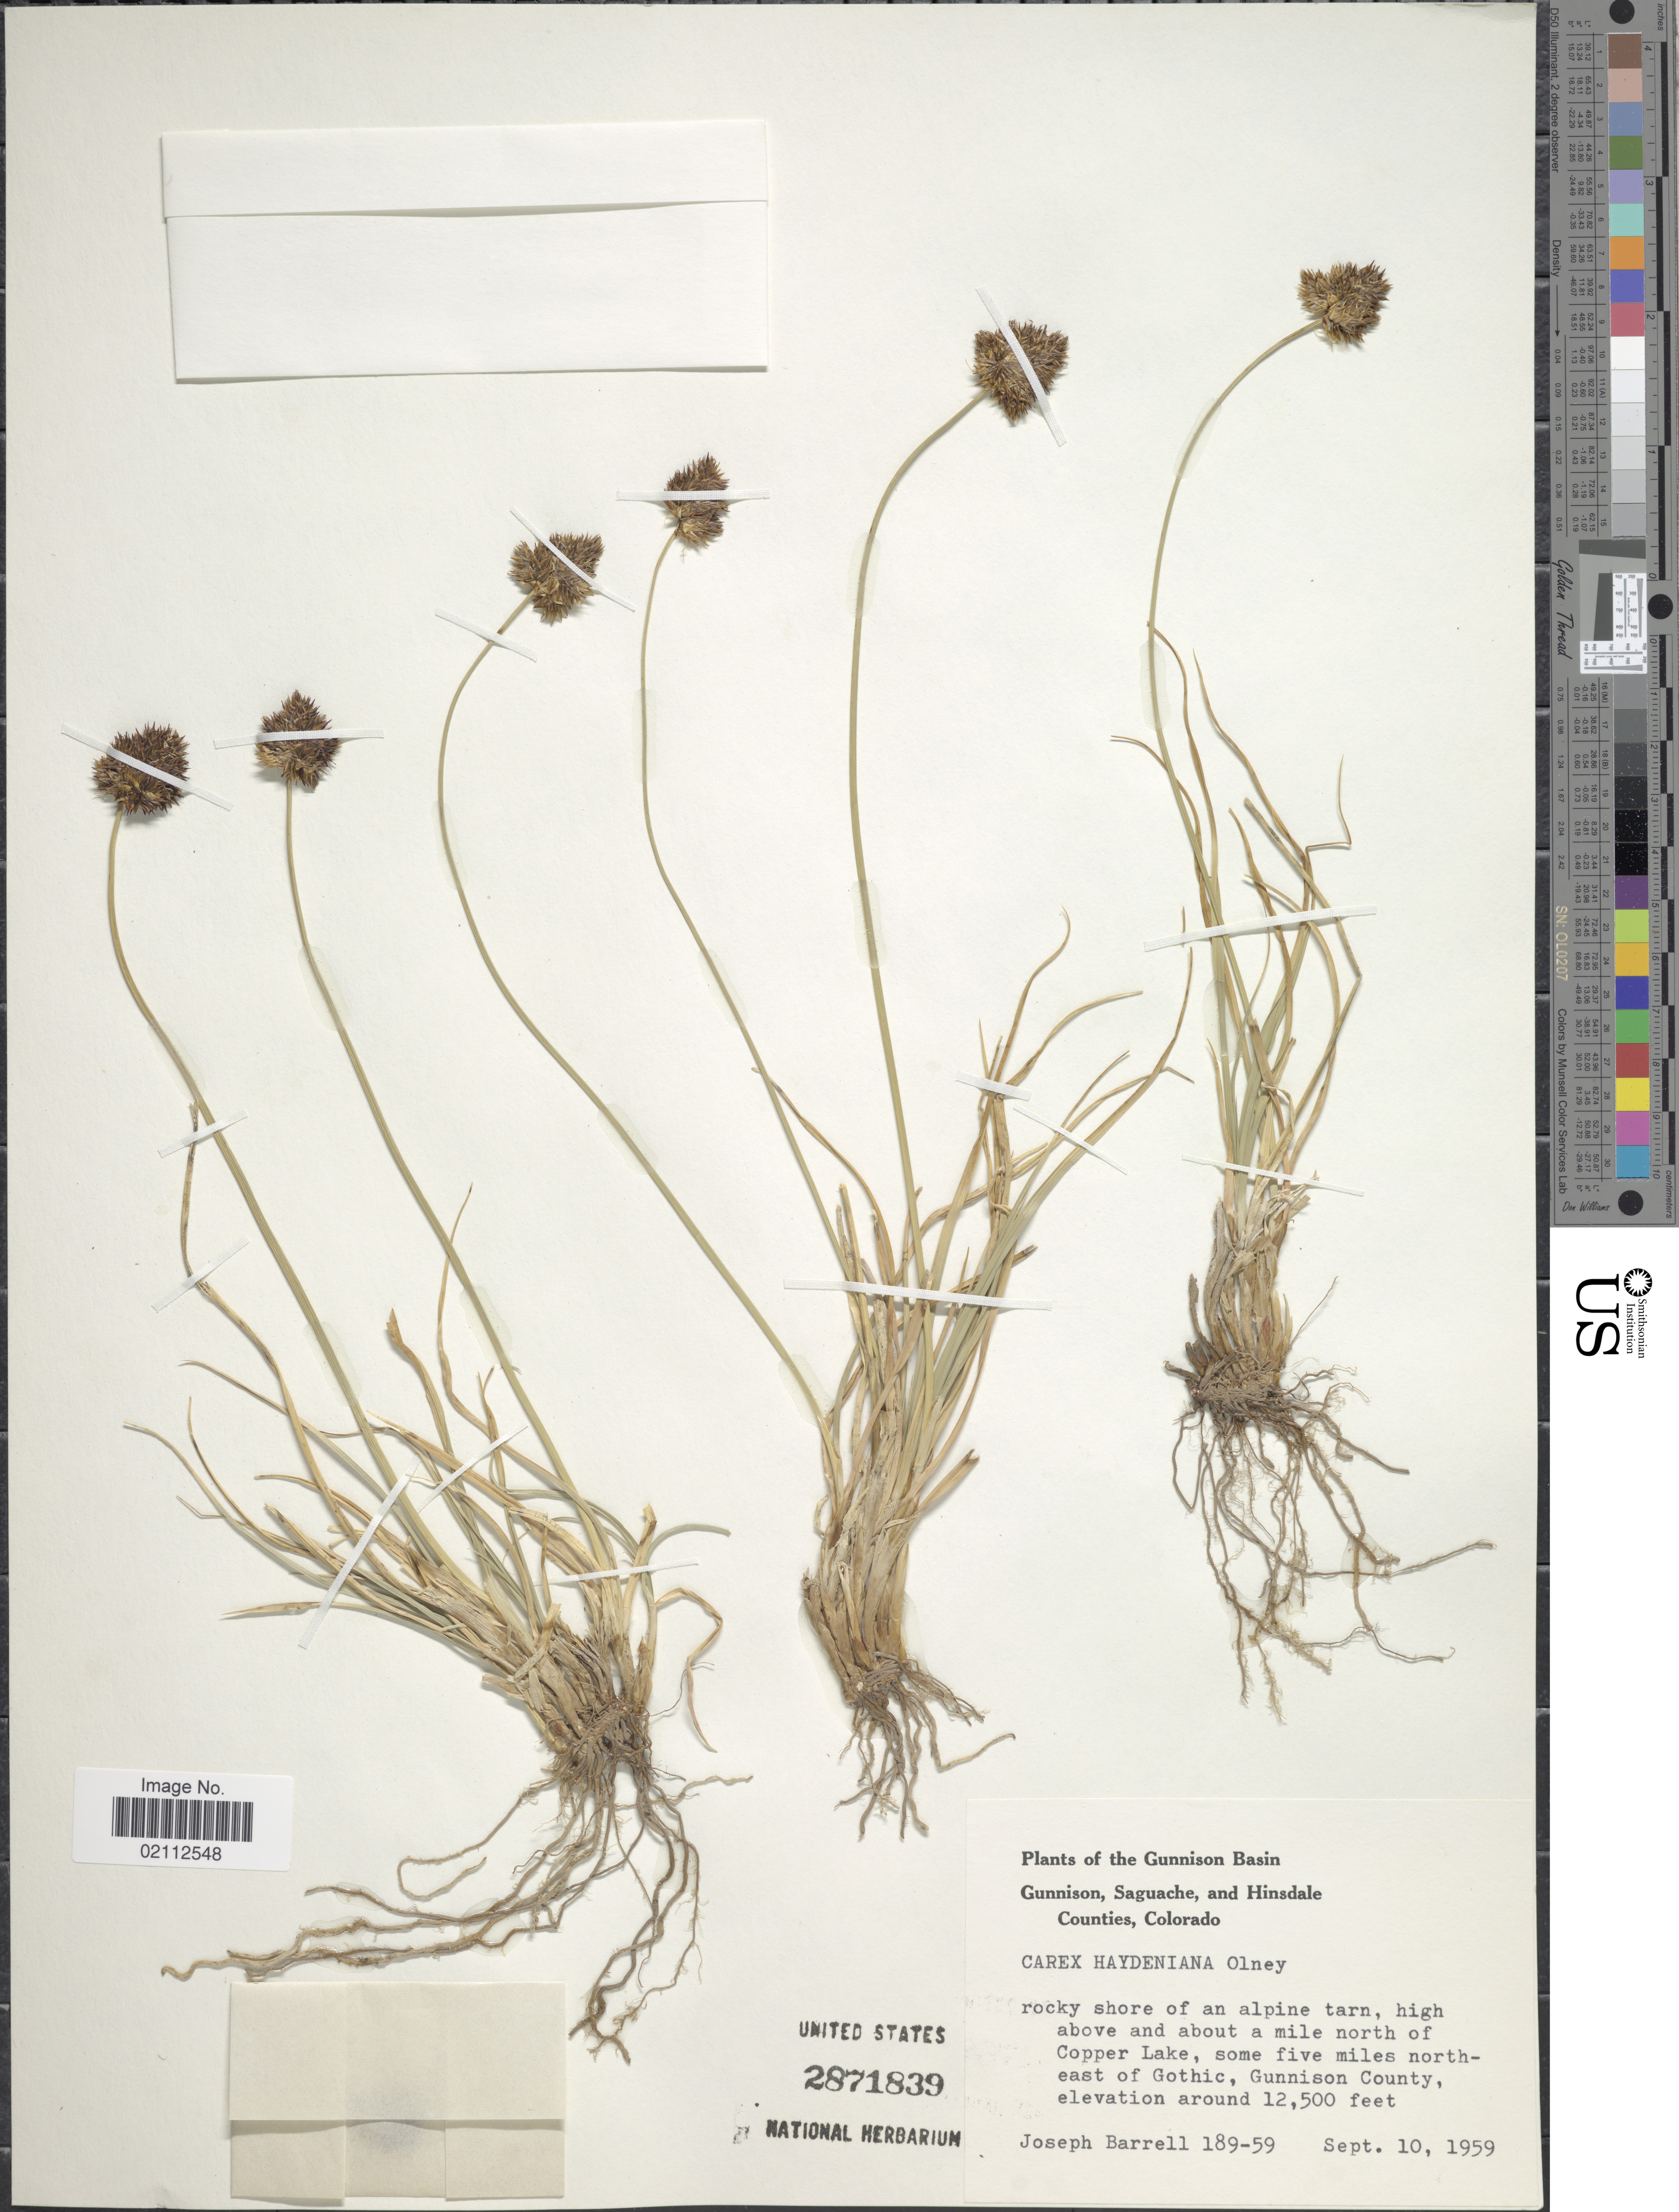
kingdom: Plantae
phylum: Tracheophyta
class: Liliopsida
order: Poales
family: Cyperaceae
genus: Carex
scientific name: Carex haydeniana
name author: Olney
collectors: J. Barrell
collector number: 189-59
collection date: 1959-09-10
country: United States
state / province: Colorado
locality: The Gunnison Basin, Gunnison, Saguache, and Hinsdale Counties, rocky shore of an alpine tarn, high above and about 1 mile north of Copper Lake, some five miles north-east of Gothic, Gunnison County.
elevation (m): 3810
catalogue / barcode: US 2871839